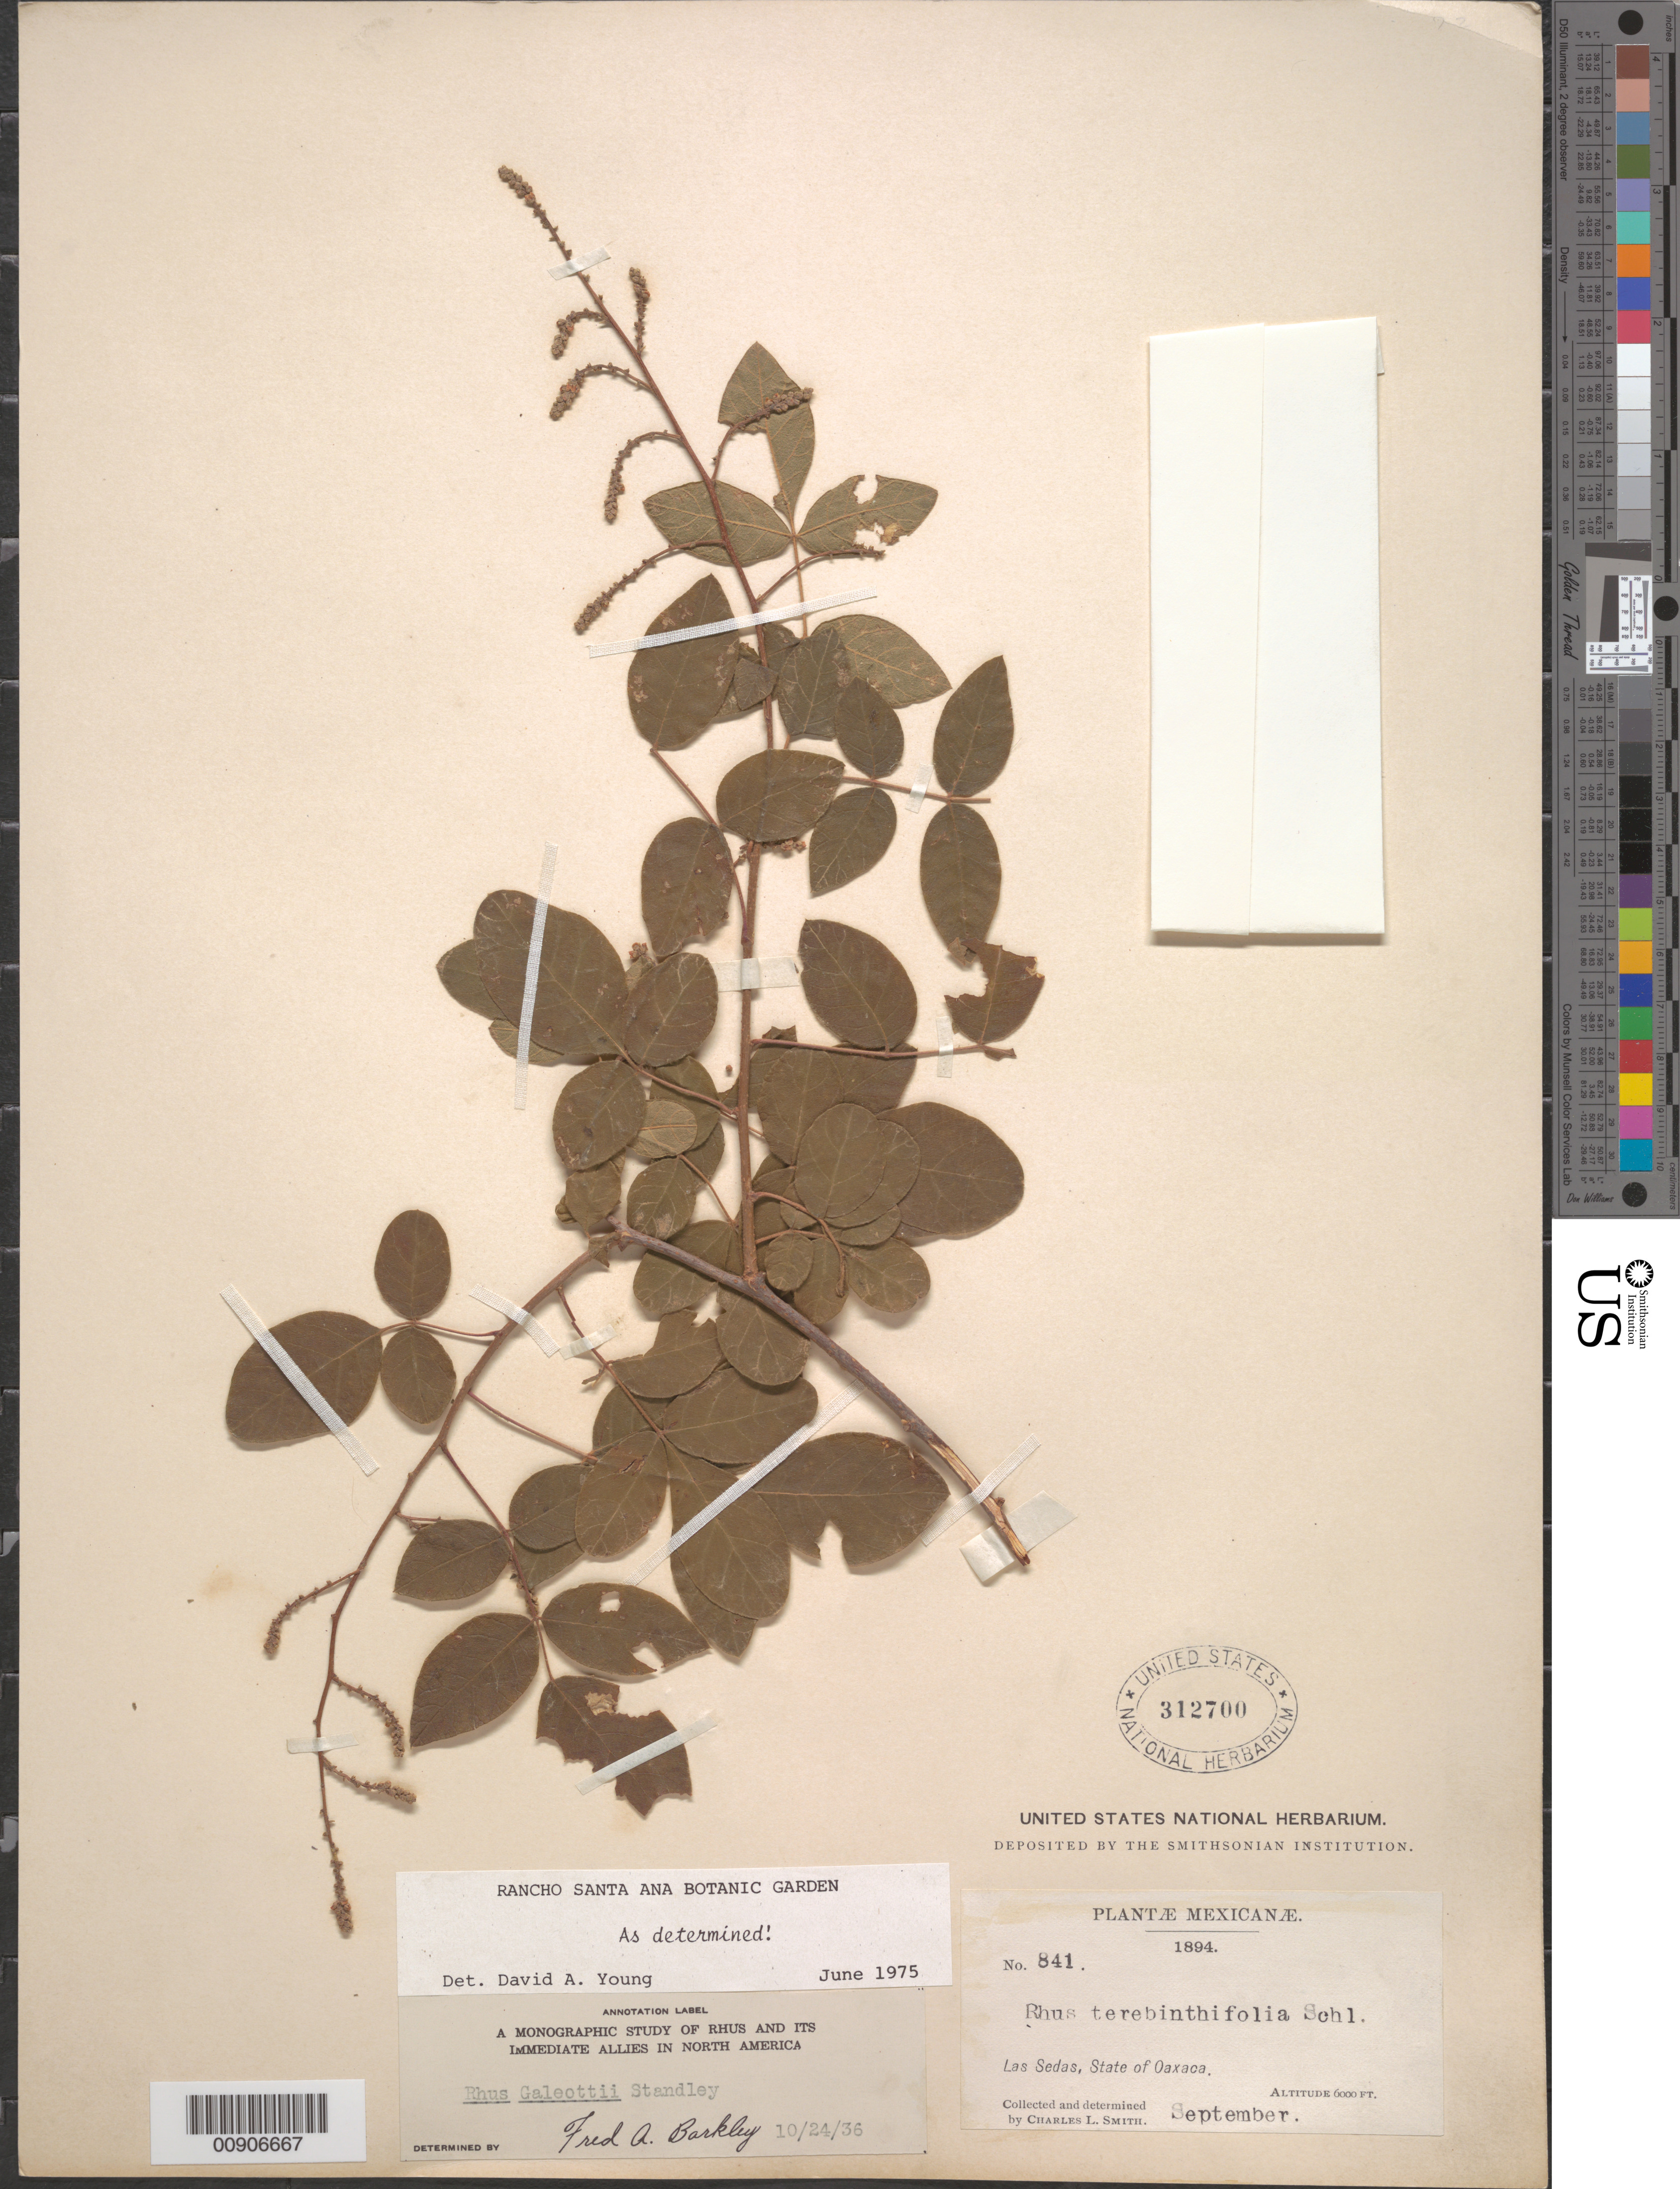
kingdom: Plantae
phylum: Tracheophyta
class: Magnoliopsida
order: Sapindales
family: Anacardiaceae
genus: Rhus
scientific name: Rhus galeottii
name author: Standl.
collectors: C. L. Smith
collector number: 841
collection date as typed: Sep 1894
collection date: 1894-09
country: Mexico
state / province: Oaxaca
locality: Las Sedas, State of Oaxaca.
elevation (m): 1829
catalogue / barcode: US 312700